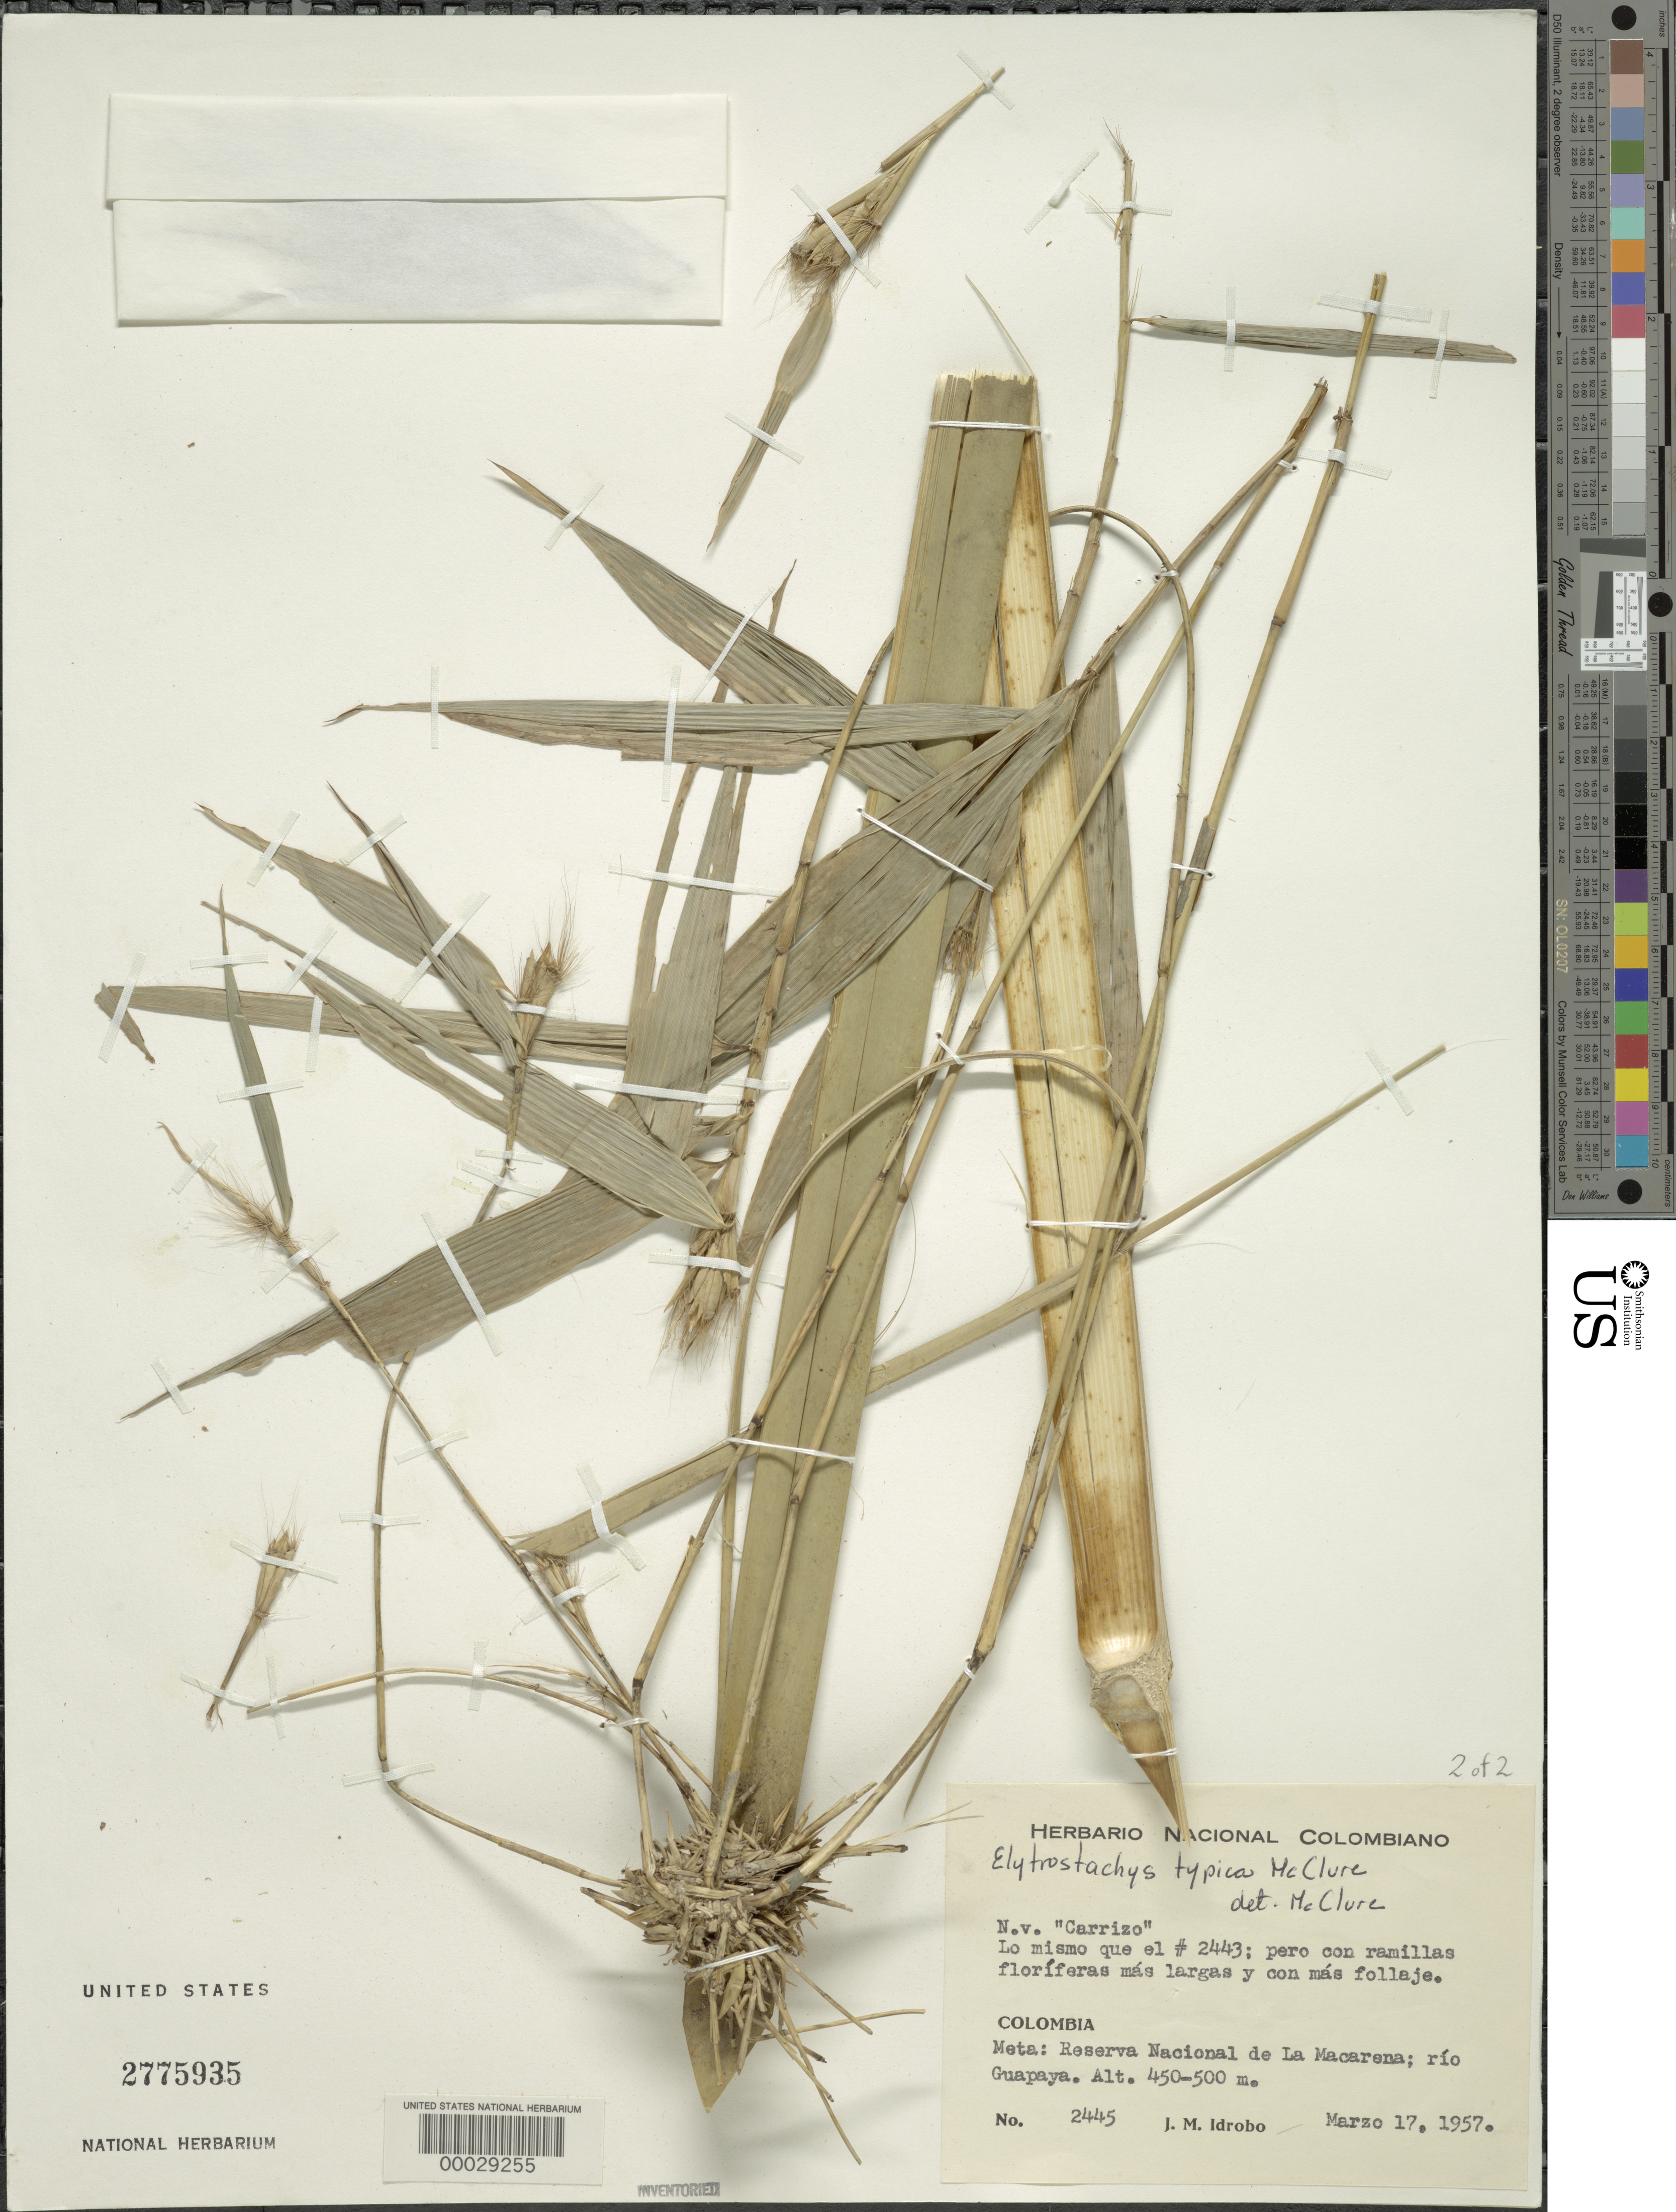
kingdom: Plantae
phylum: Tracheophyta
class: Liliopsida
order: Poales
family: Poaceae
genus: Elytrostachys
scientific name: Elytrostachys typica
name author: McClure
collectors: J. M. Idrobo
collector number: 2445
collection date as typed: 17 Mar 1957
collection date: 1957-03-17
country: Colombia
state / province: Meta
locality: Reserva Nacional de la Macarena; Rio Guapaya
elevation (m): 450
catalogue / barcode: US 2775935